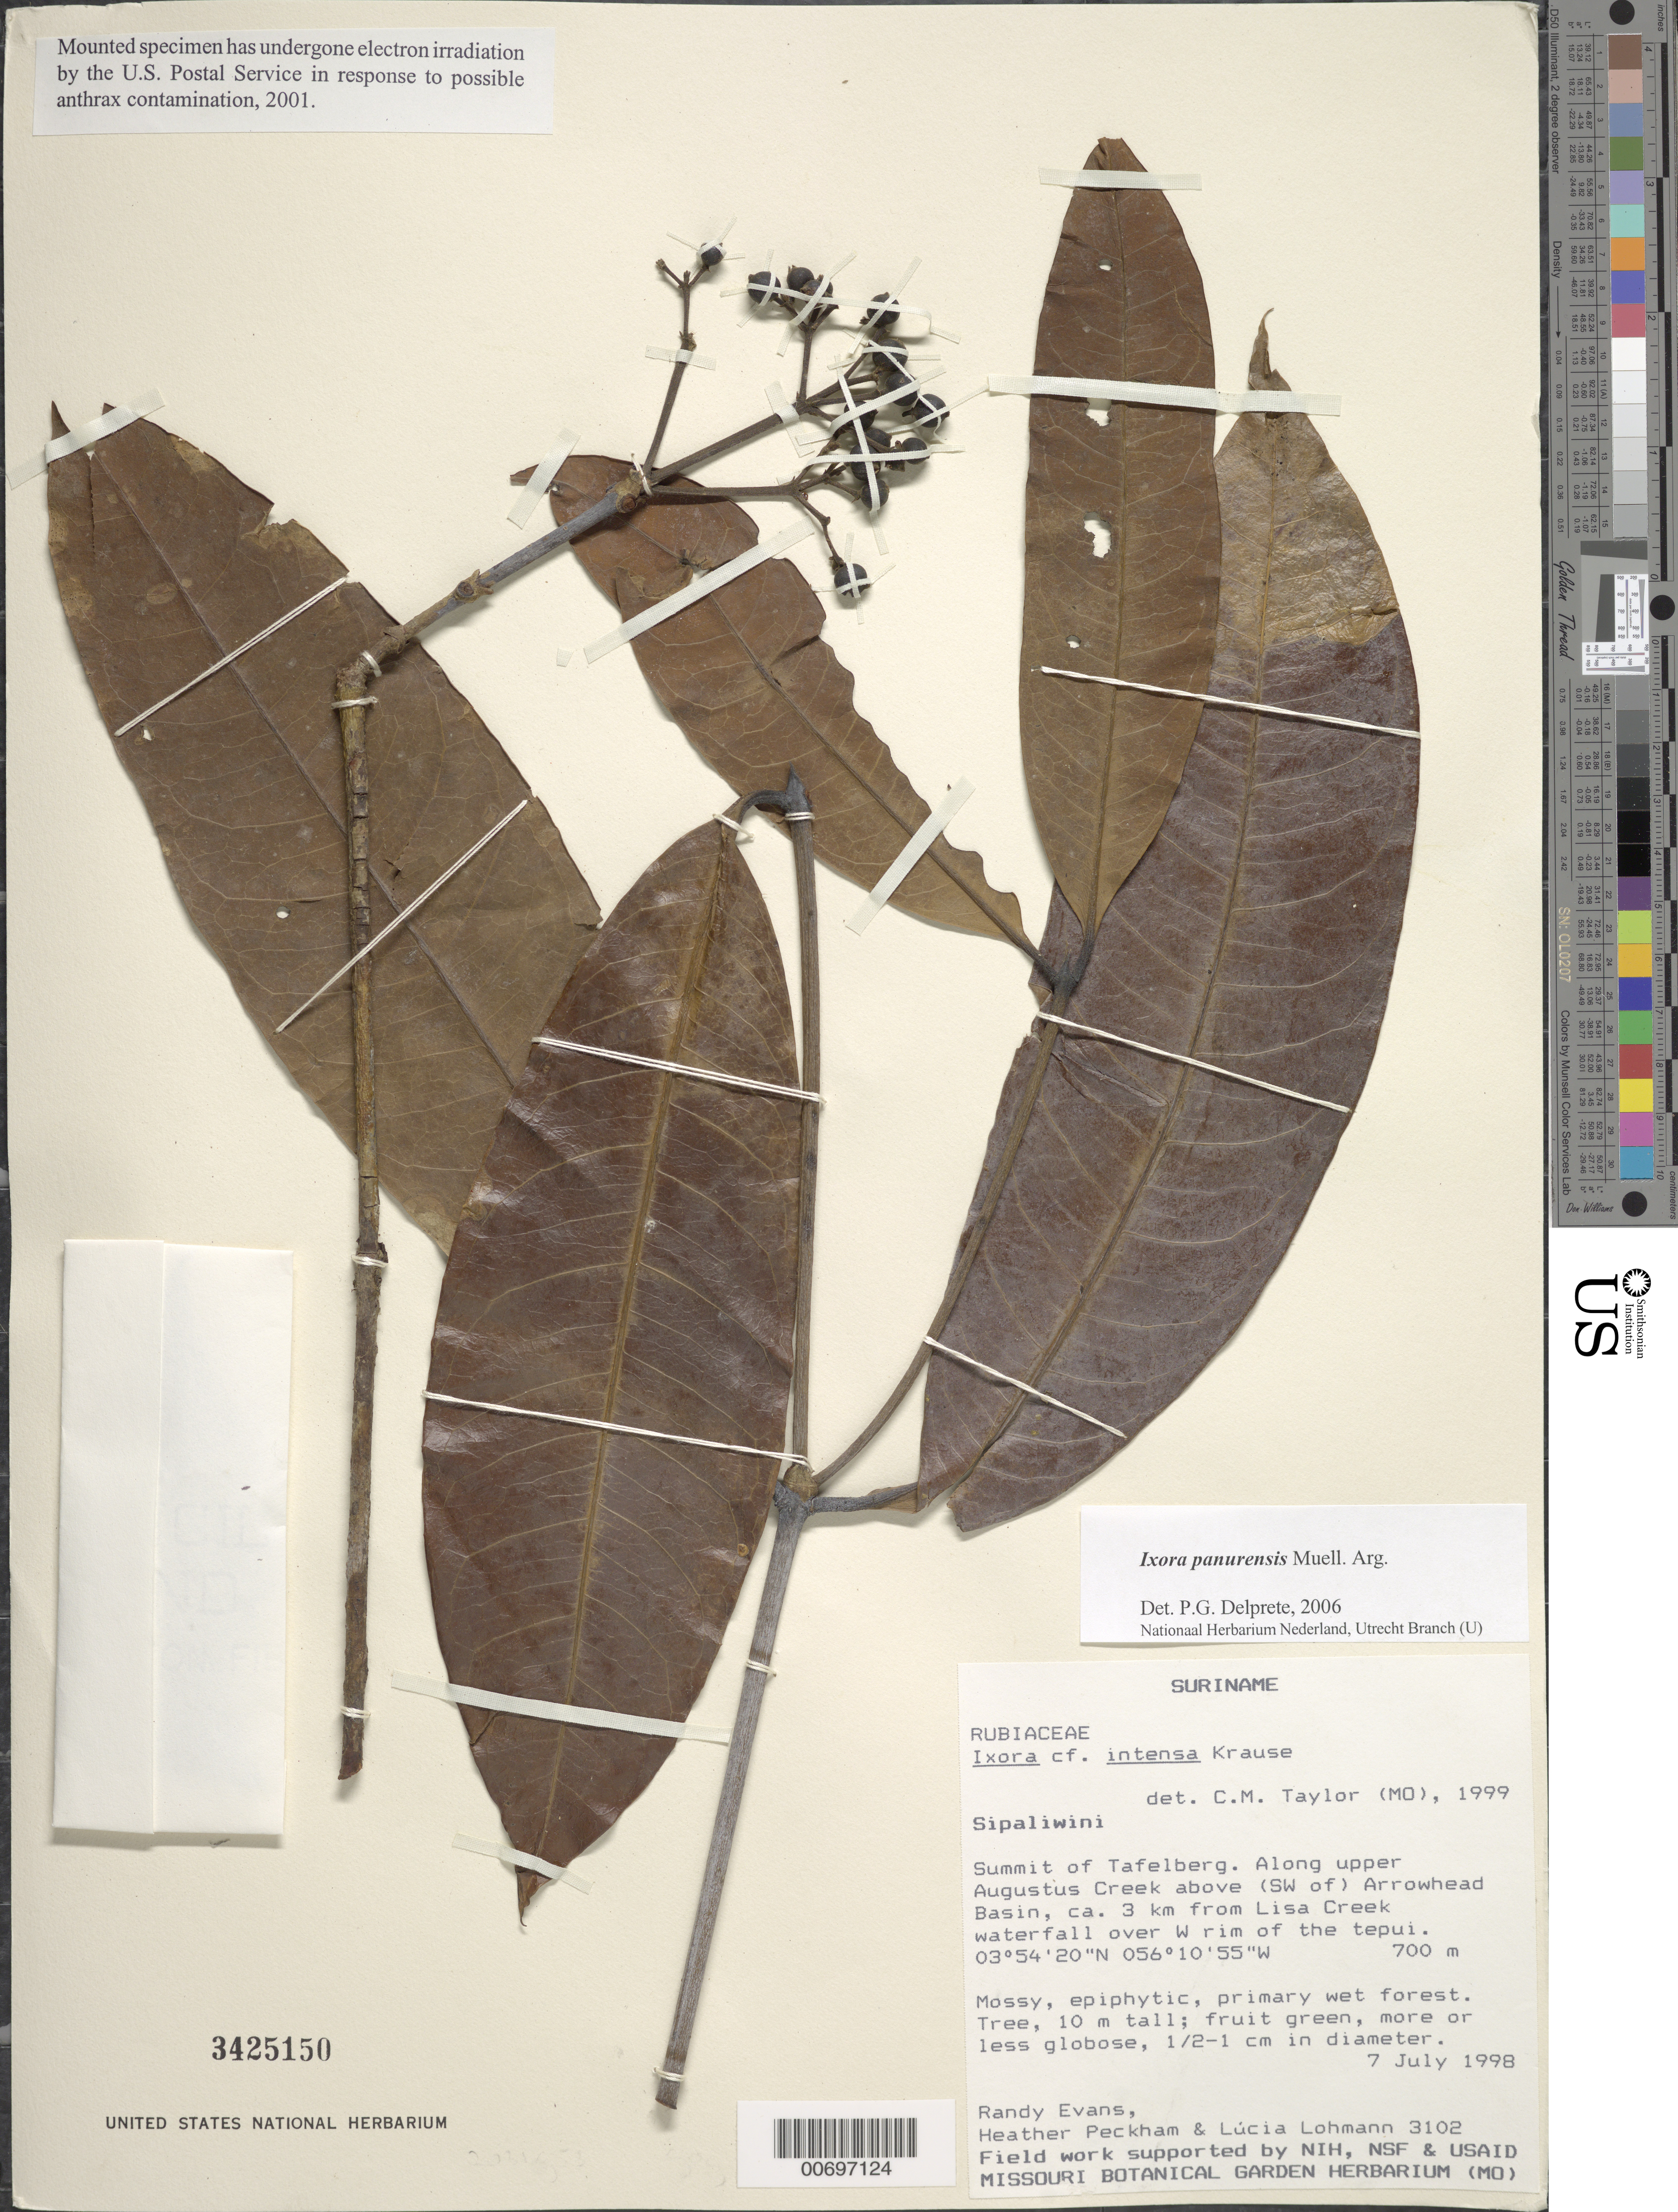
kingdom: Plantae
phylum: Tracheophyta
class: Magnoliopsida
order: Gentianales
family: Rubiaceae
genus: Ixora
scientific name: Ixora panurensis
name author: Müll. Arg.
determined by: Delprete, P. G., Herb. de Guyane Cay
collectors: R. Evans, H. Peckham & L. Lohmann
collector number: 3102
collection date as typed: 7-Jul-98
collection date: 1998-07-07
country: Suriname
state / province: Sipaliwini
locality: Tafelberg (Table Mountain), summit, upper Augustus Creek above (SW of) Arrowhead Basin, ca. 3 km from Lisa Creek waterfall over W. rim of the tepuí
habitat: Mossy, epiphytic primary wet forest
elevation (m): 700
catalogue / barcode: US 3425150